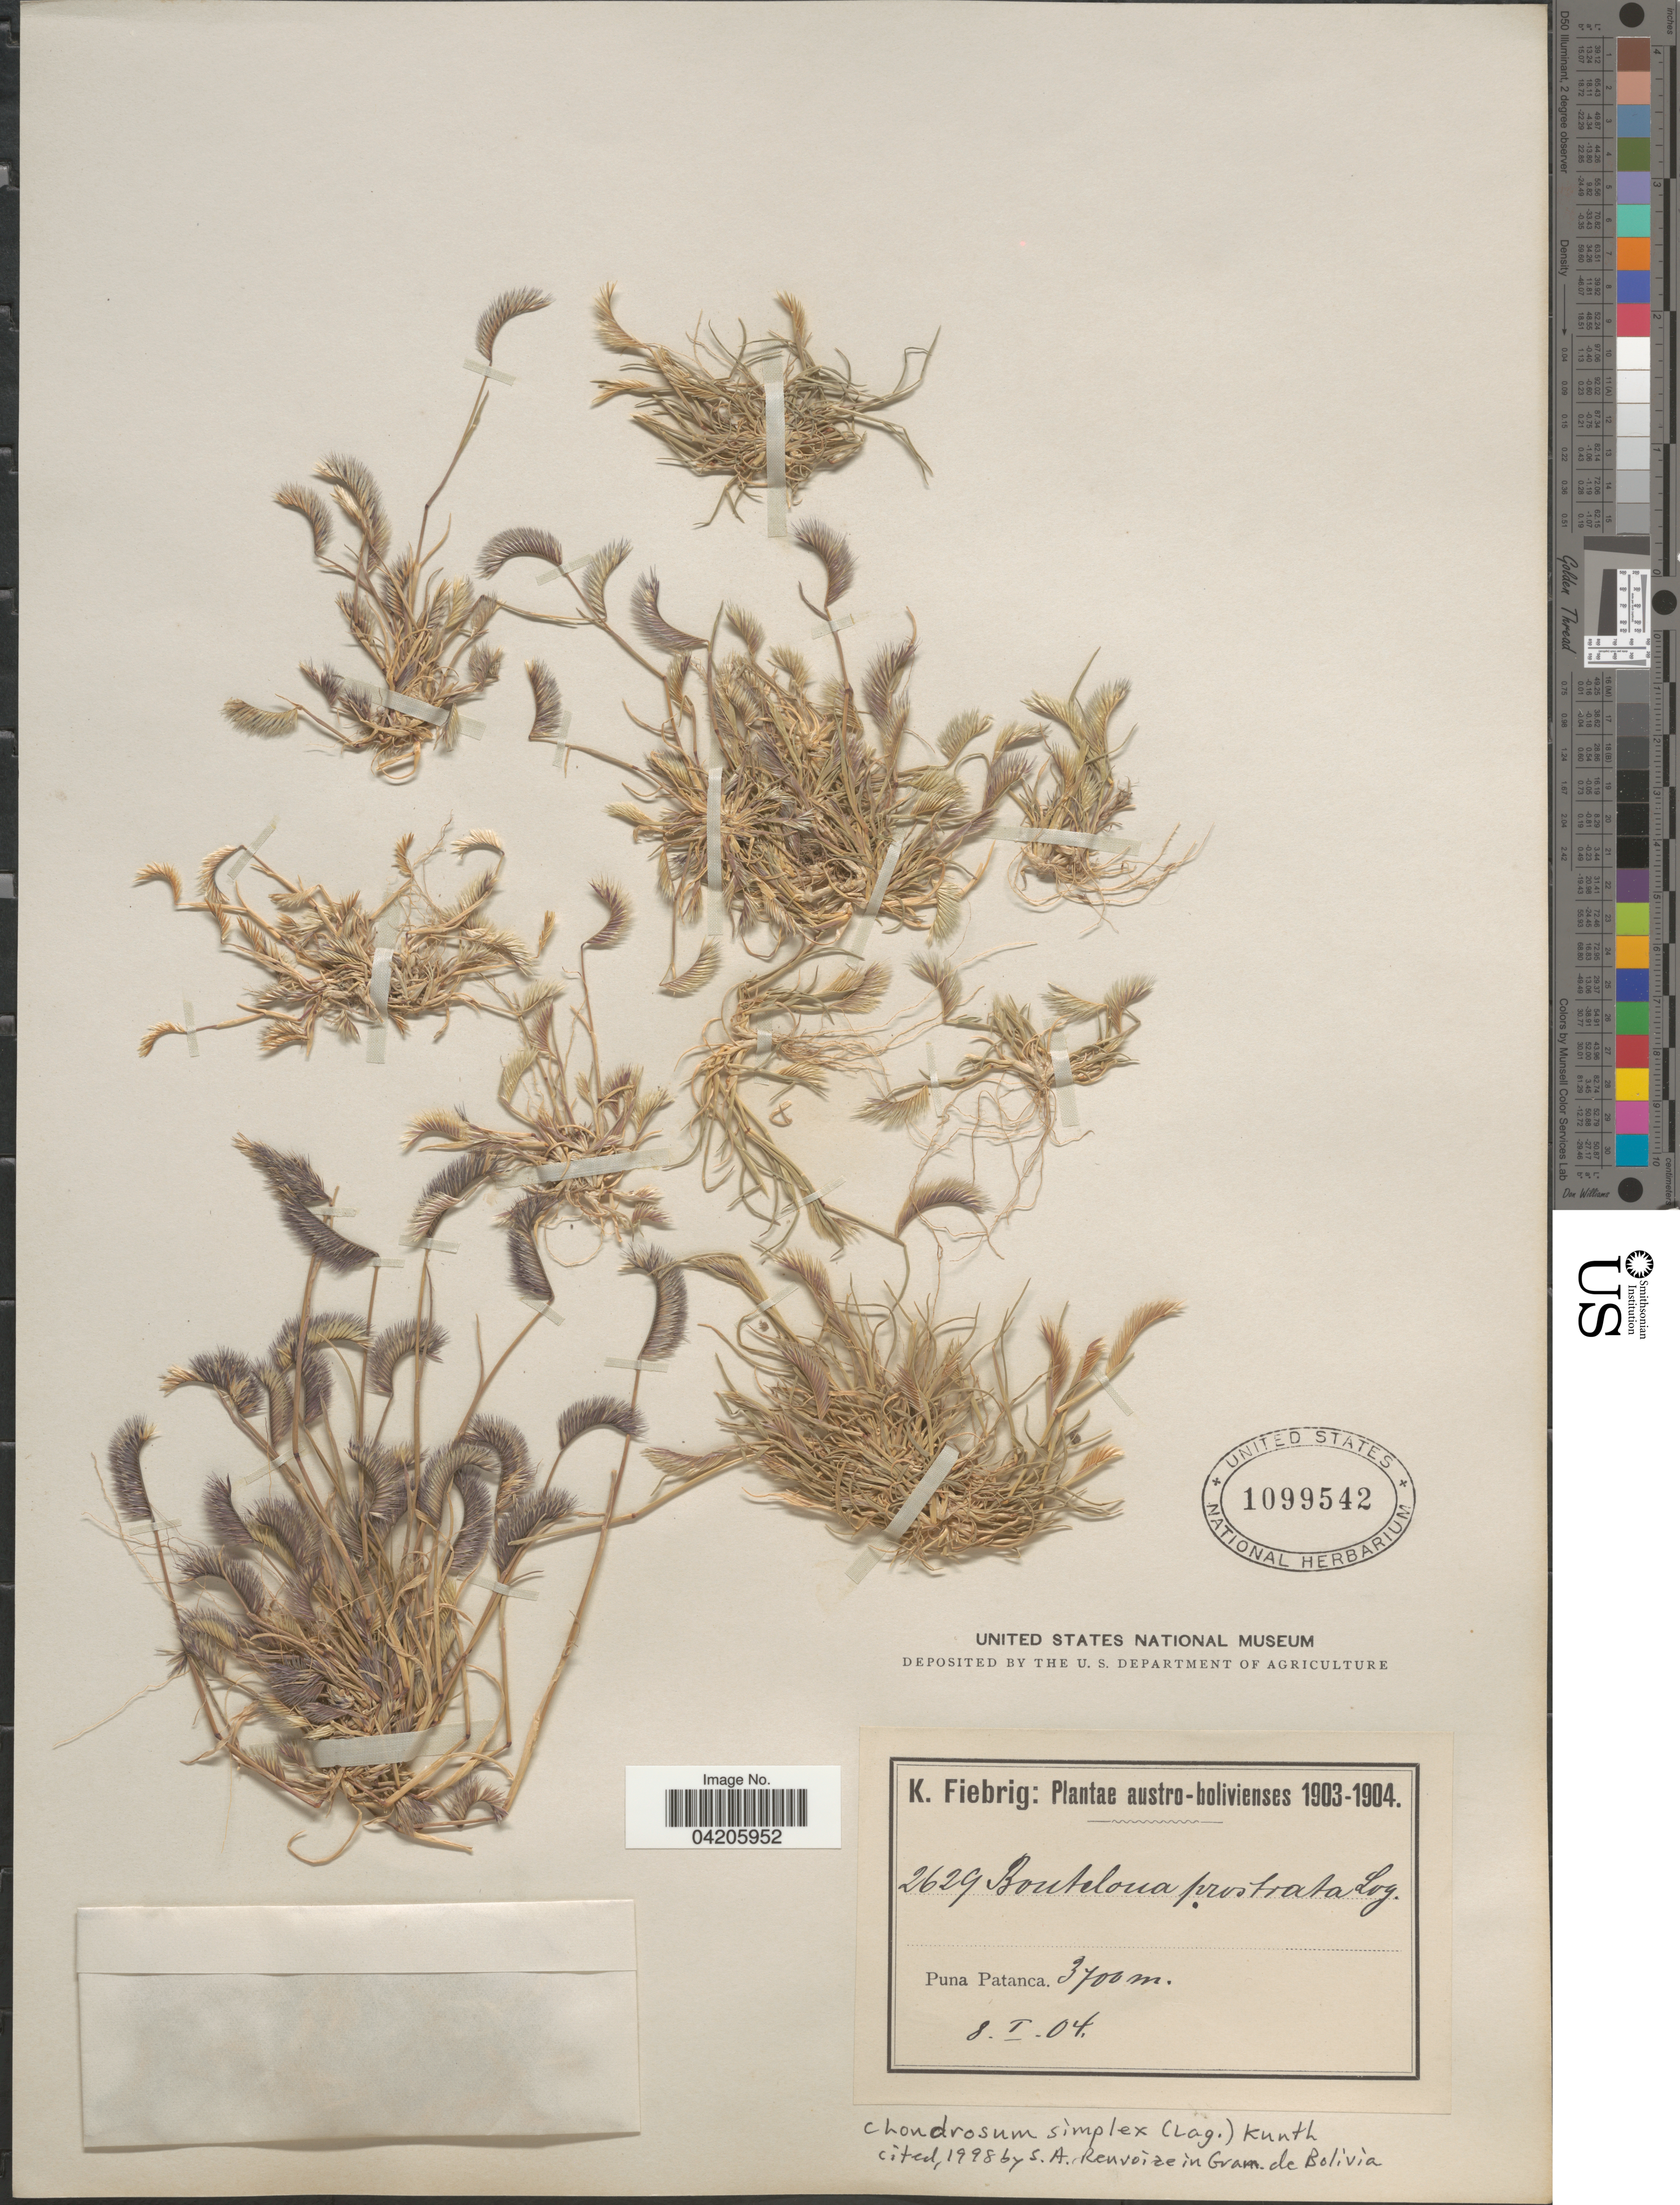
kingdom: Plantae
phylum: Tracheophyta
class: Liliopsida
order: Poales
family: Poaceae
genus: Bouteloua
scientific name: Bouteloua simplex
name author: Lag.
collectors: K. Fiebrig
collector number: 2629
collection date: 1904-01-08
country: Bolivia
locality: Austro-bolivienses. Puna Patanca.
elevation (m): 3700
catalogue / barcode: US 1099542